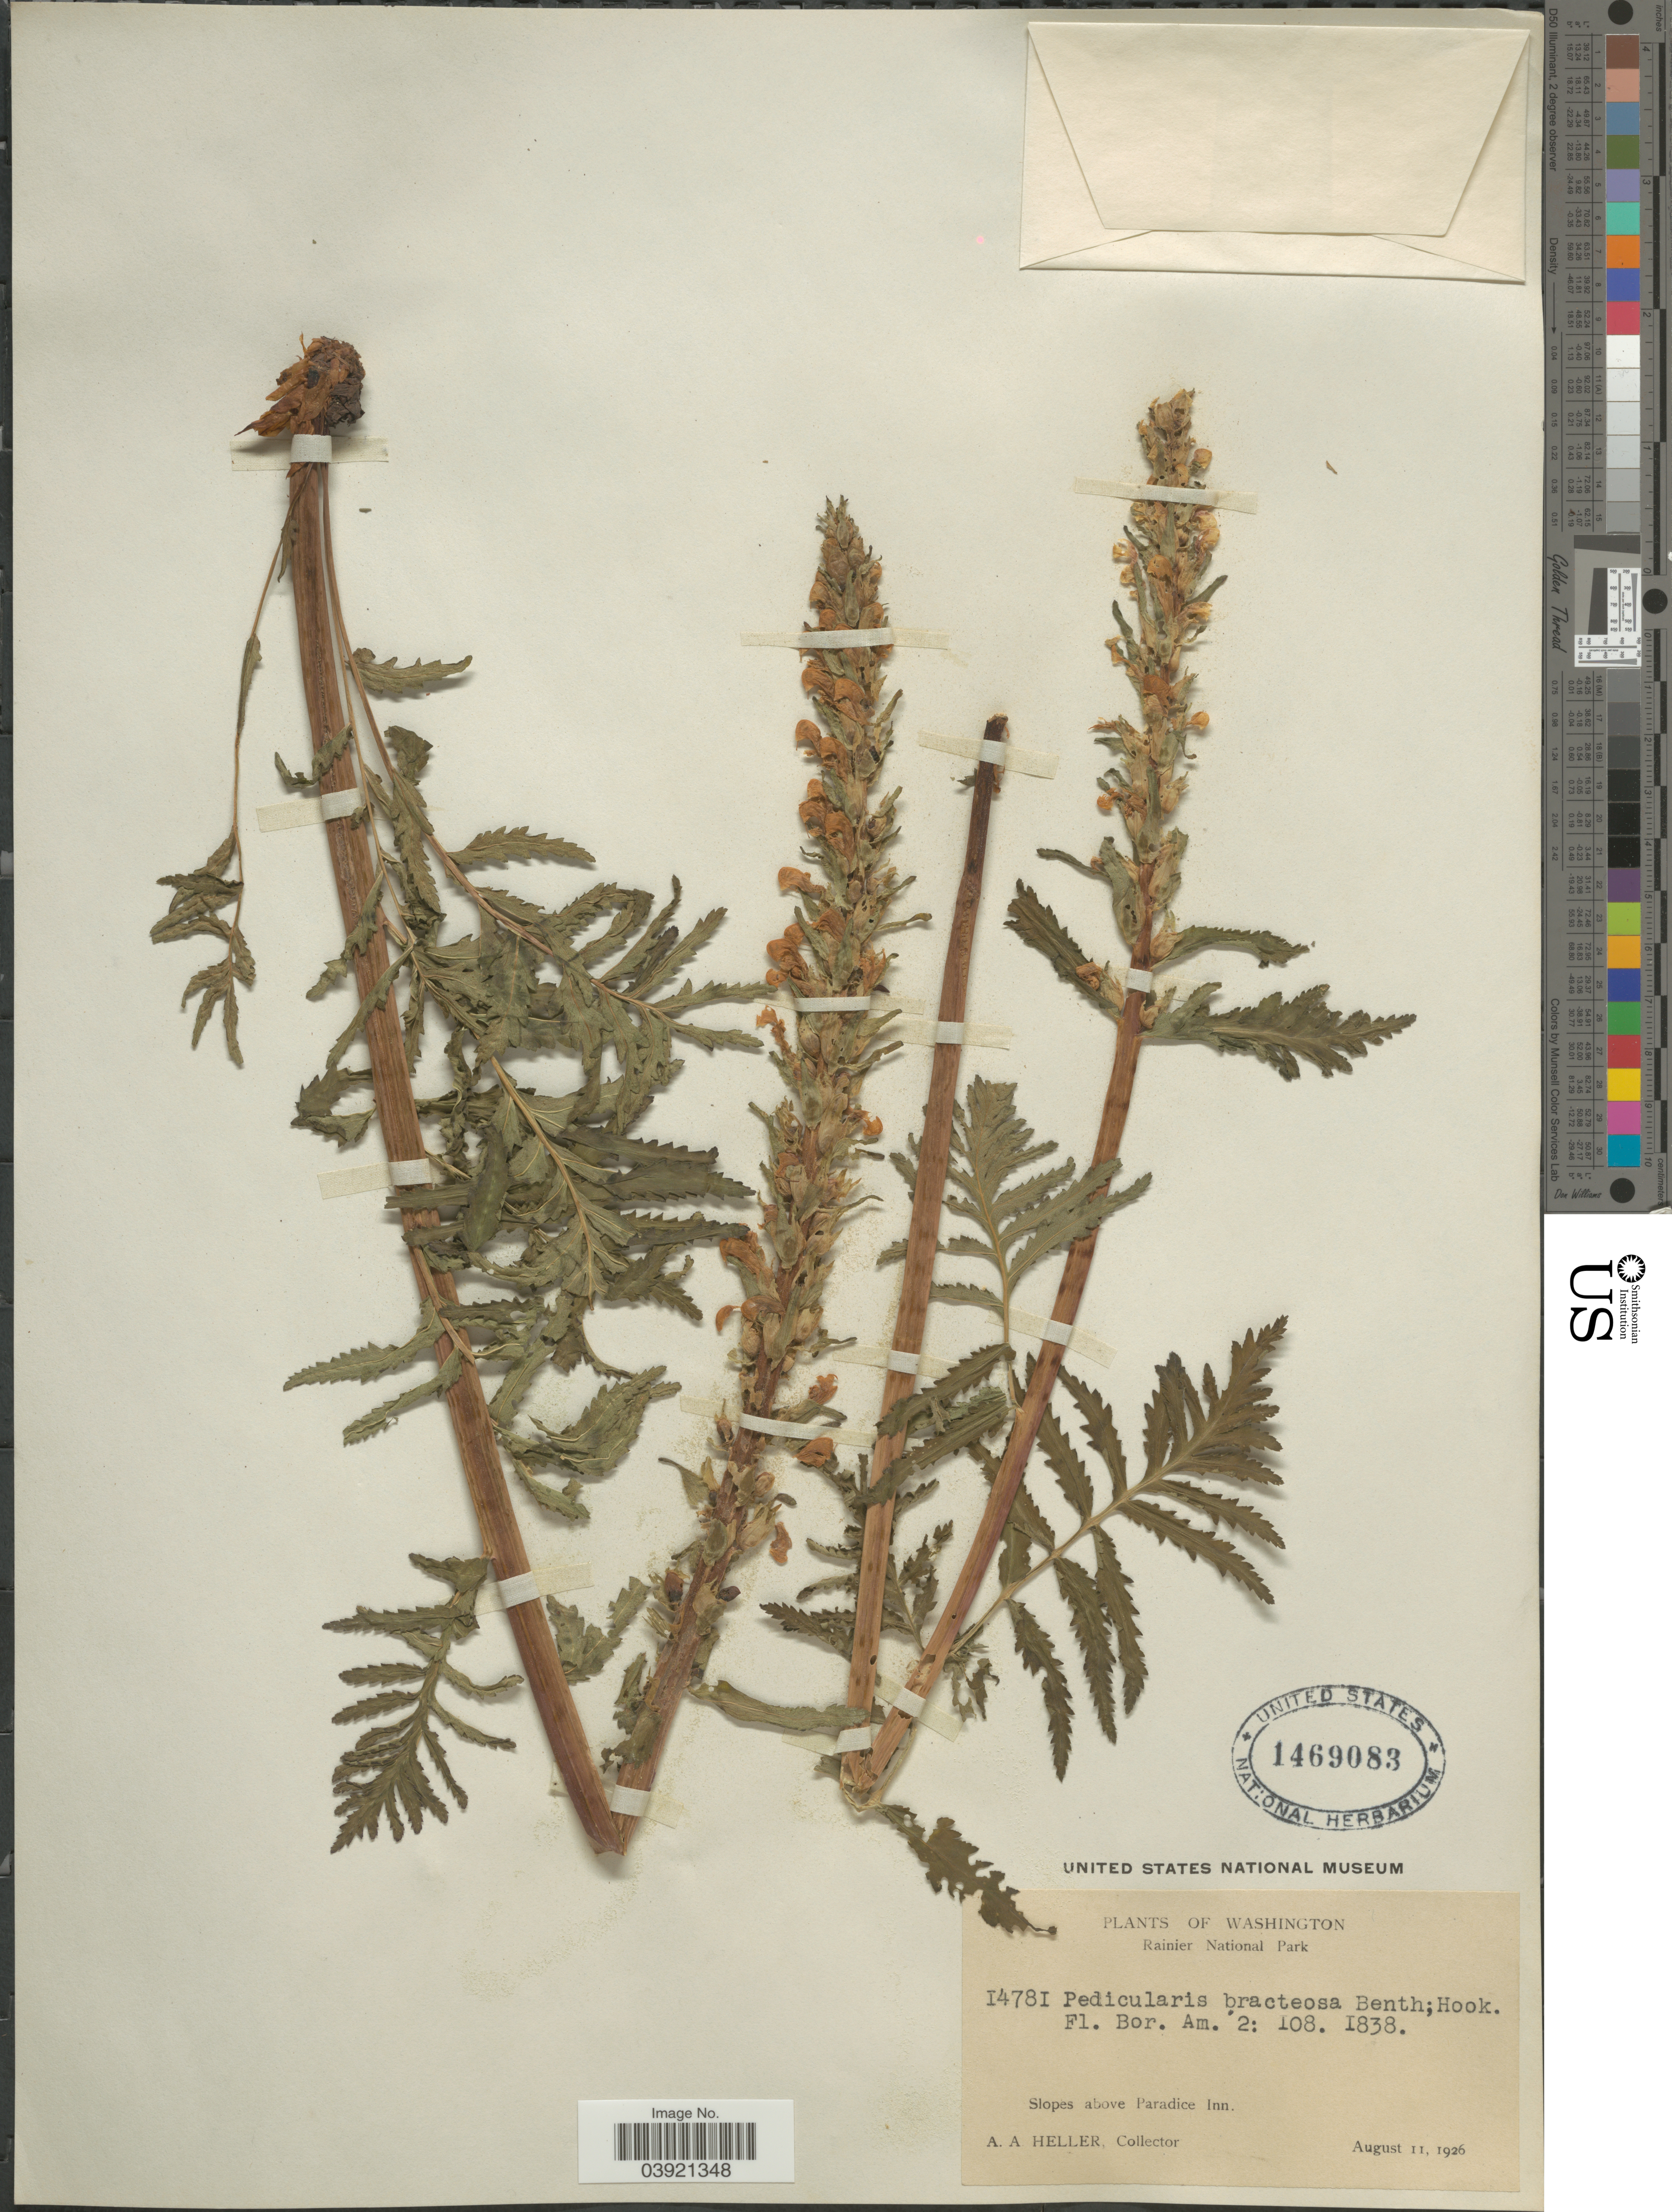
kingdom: Plantae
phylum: Tracheophyta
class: Magnoliopsida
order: Lamiales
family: Orobanchaceae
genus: Pedicularis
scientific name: Pedicularis bracteosa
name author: Benth.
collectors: A. A. Heller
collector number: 14781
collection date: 1926-08-11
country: United States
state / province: Washington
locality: Rainier National Park. Slopes above Paradice Inn.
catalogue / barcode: US 1469083